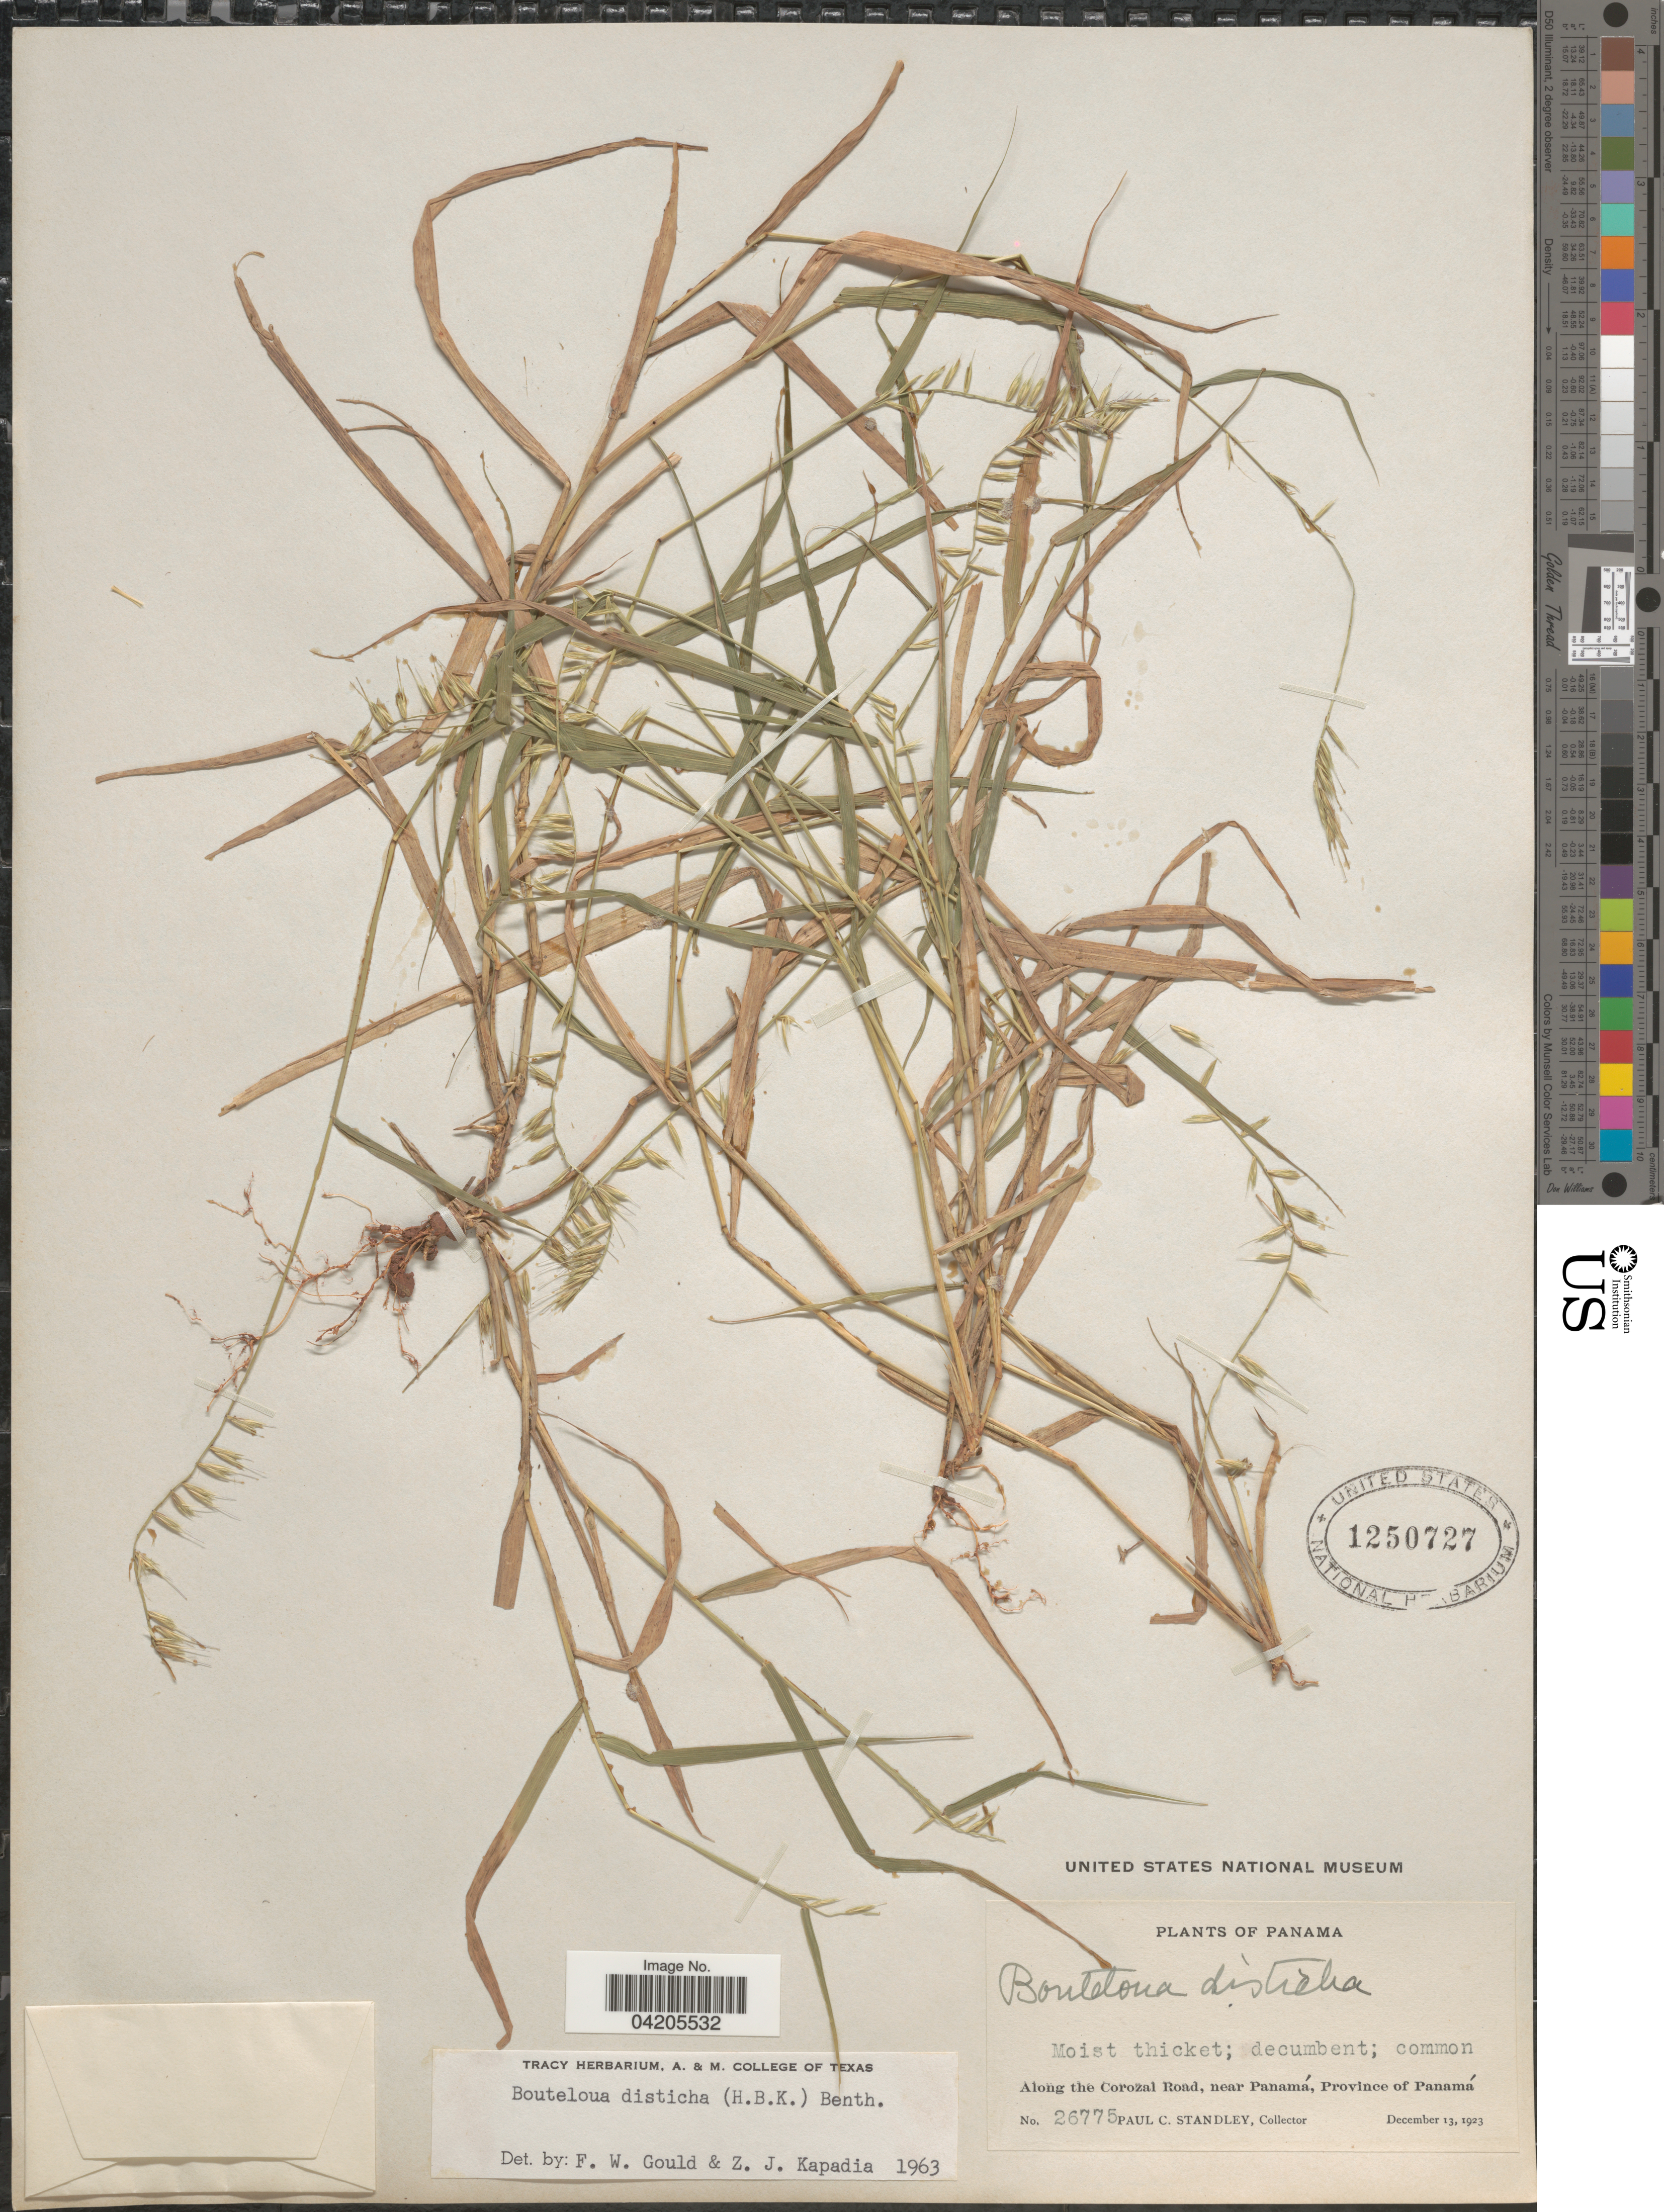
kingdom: Plantae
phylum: Tracheophyta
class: Liliopsida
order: Poales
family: Poaceae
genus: Bouteloua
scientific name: Bouteloua disticha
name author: (Kunth) Benth.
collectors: P. C. Standley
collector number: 26775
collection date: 1923-12-13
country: Panama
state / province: Panamá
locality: Along the Corozal Road, near Panamá.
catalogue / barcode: US 1250727